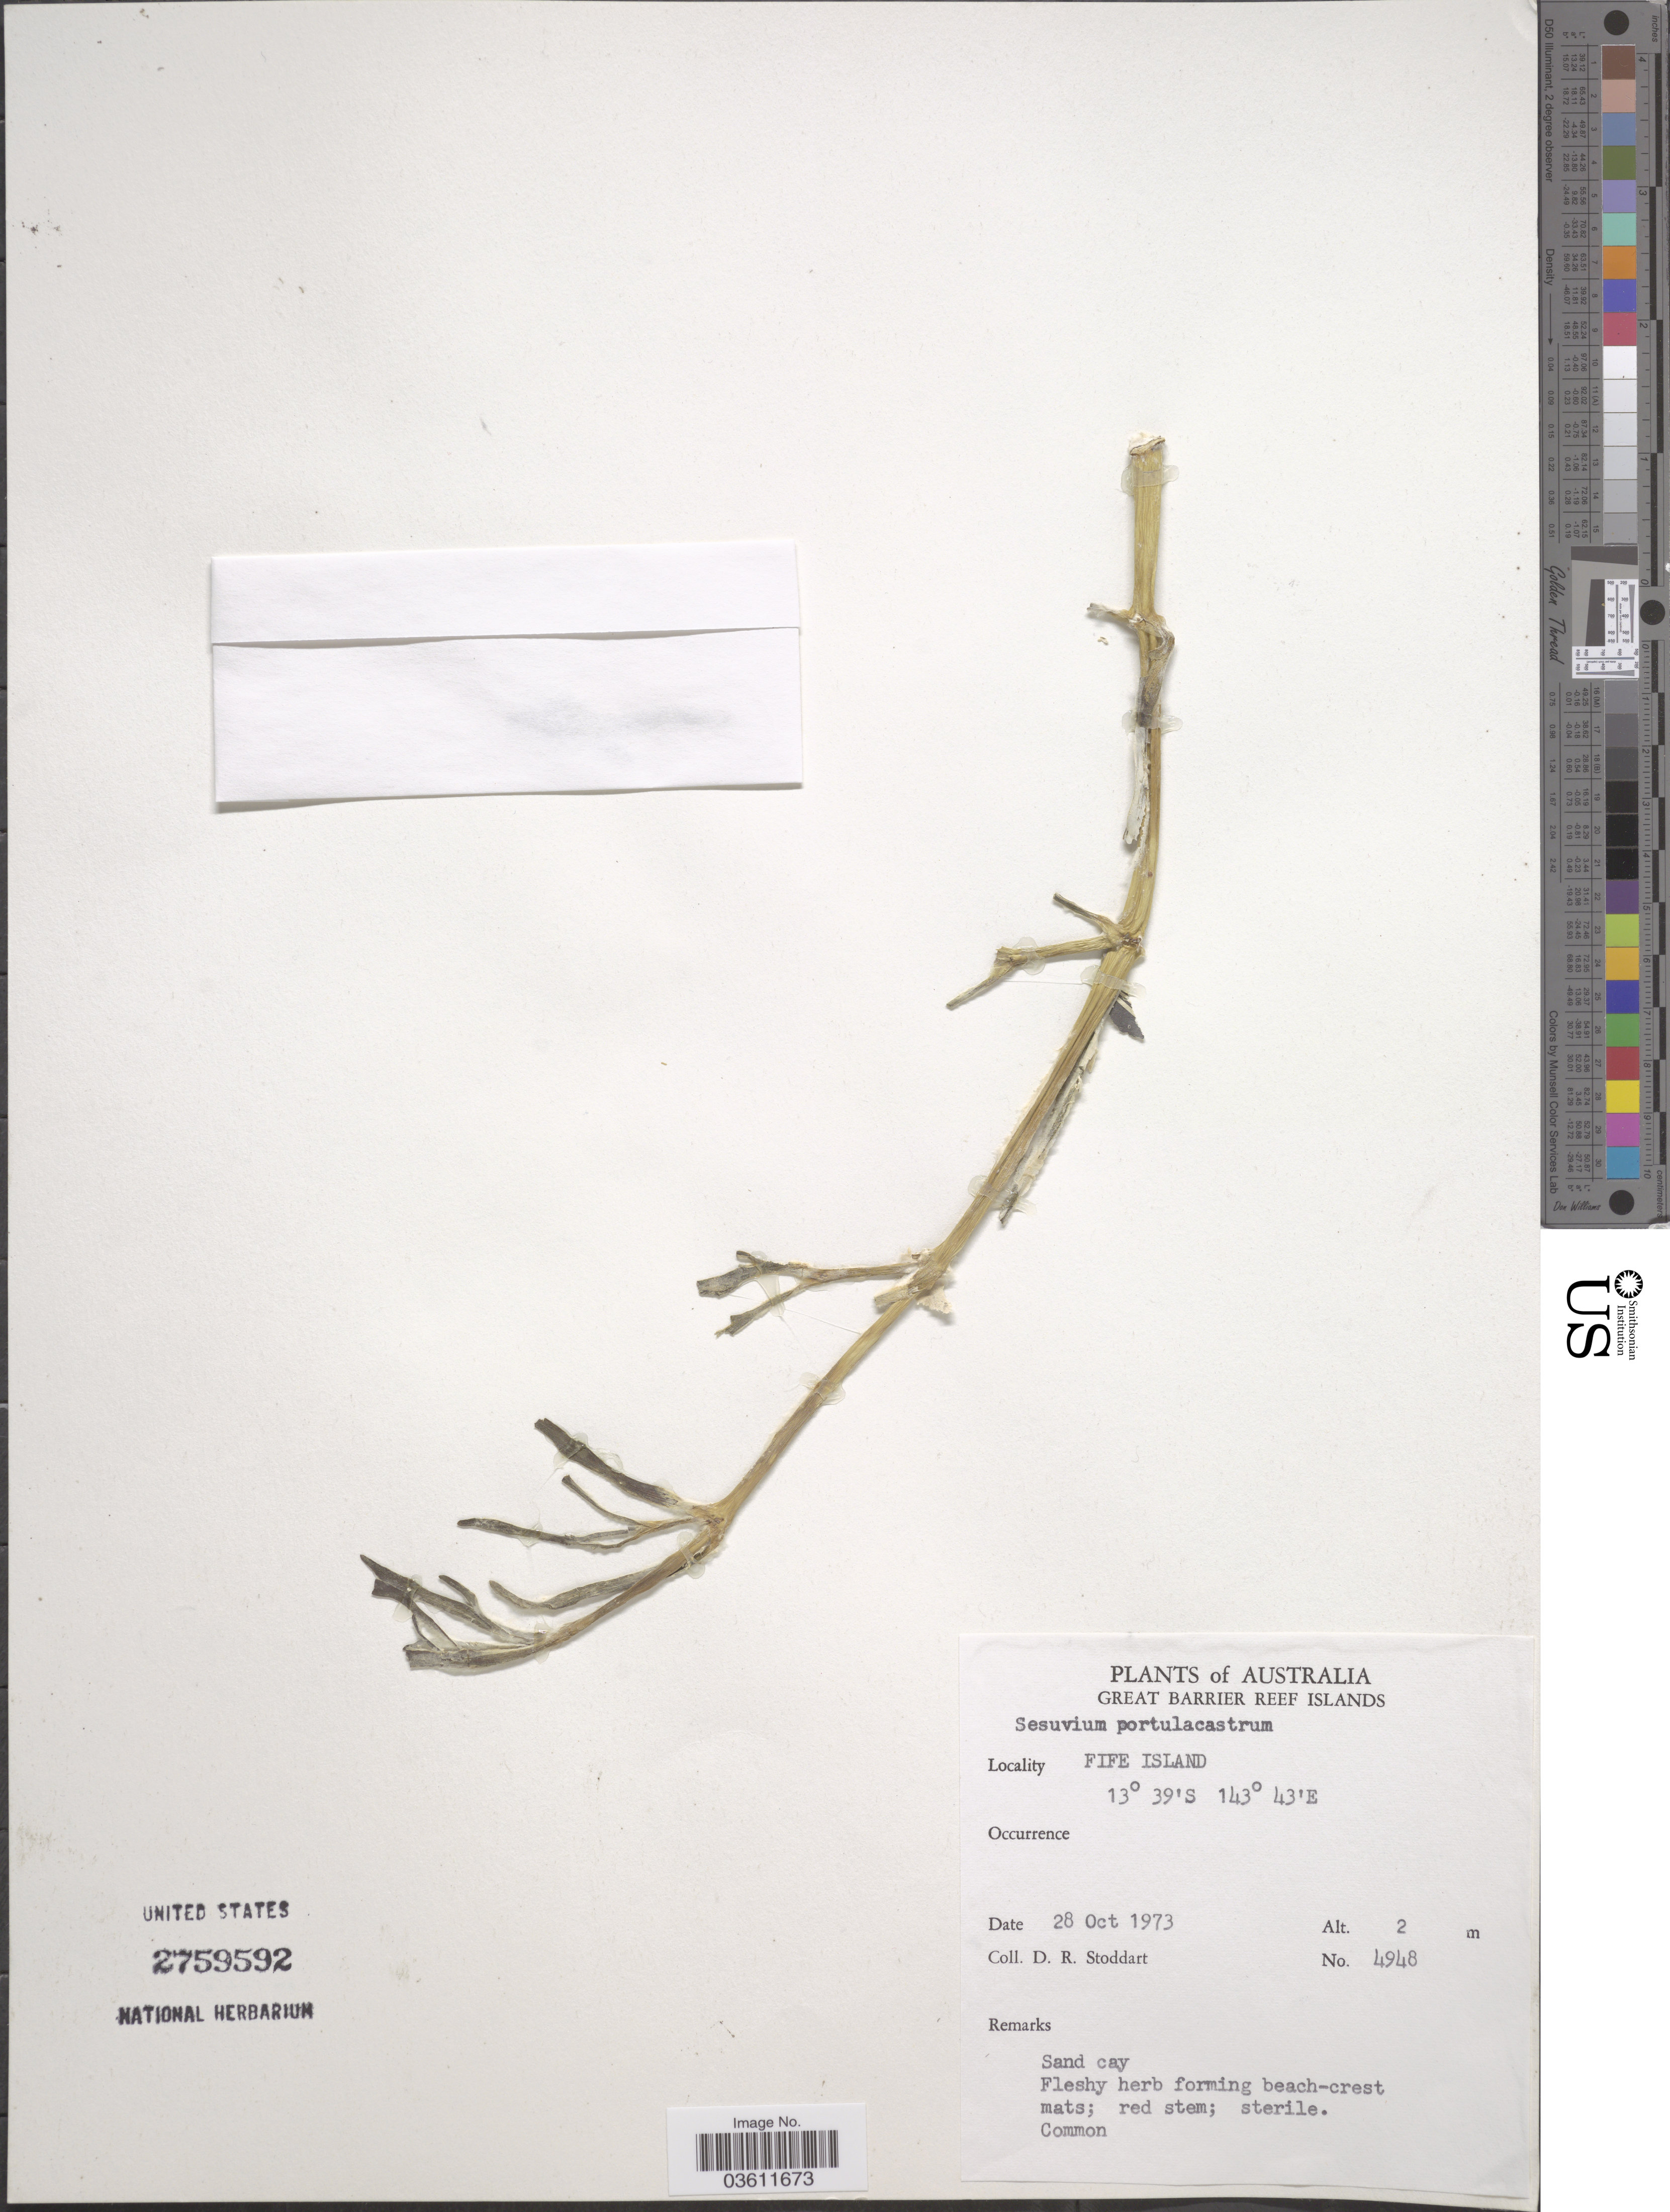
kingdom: Plantae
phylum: Tracheophyta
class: Magnoliopsida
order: Caryophyllales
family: Aizoaceae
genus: Sesuvium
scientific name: Sesuvium portulacastrum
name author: (L.) L.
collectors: D. R. Stoddart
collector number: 4948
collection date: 1973-10-28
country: Australia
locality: Great Barrier Reef Islands. Fife Island. Sand cay.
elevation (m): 2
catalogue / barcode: US 2759592